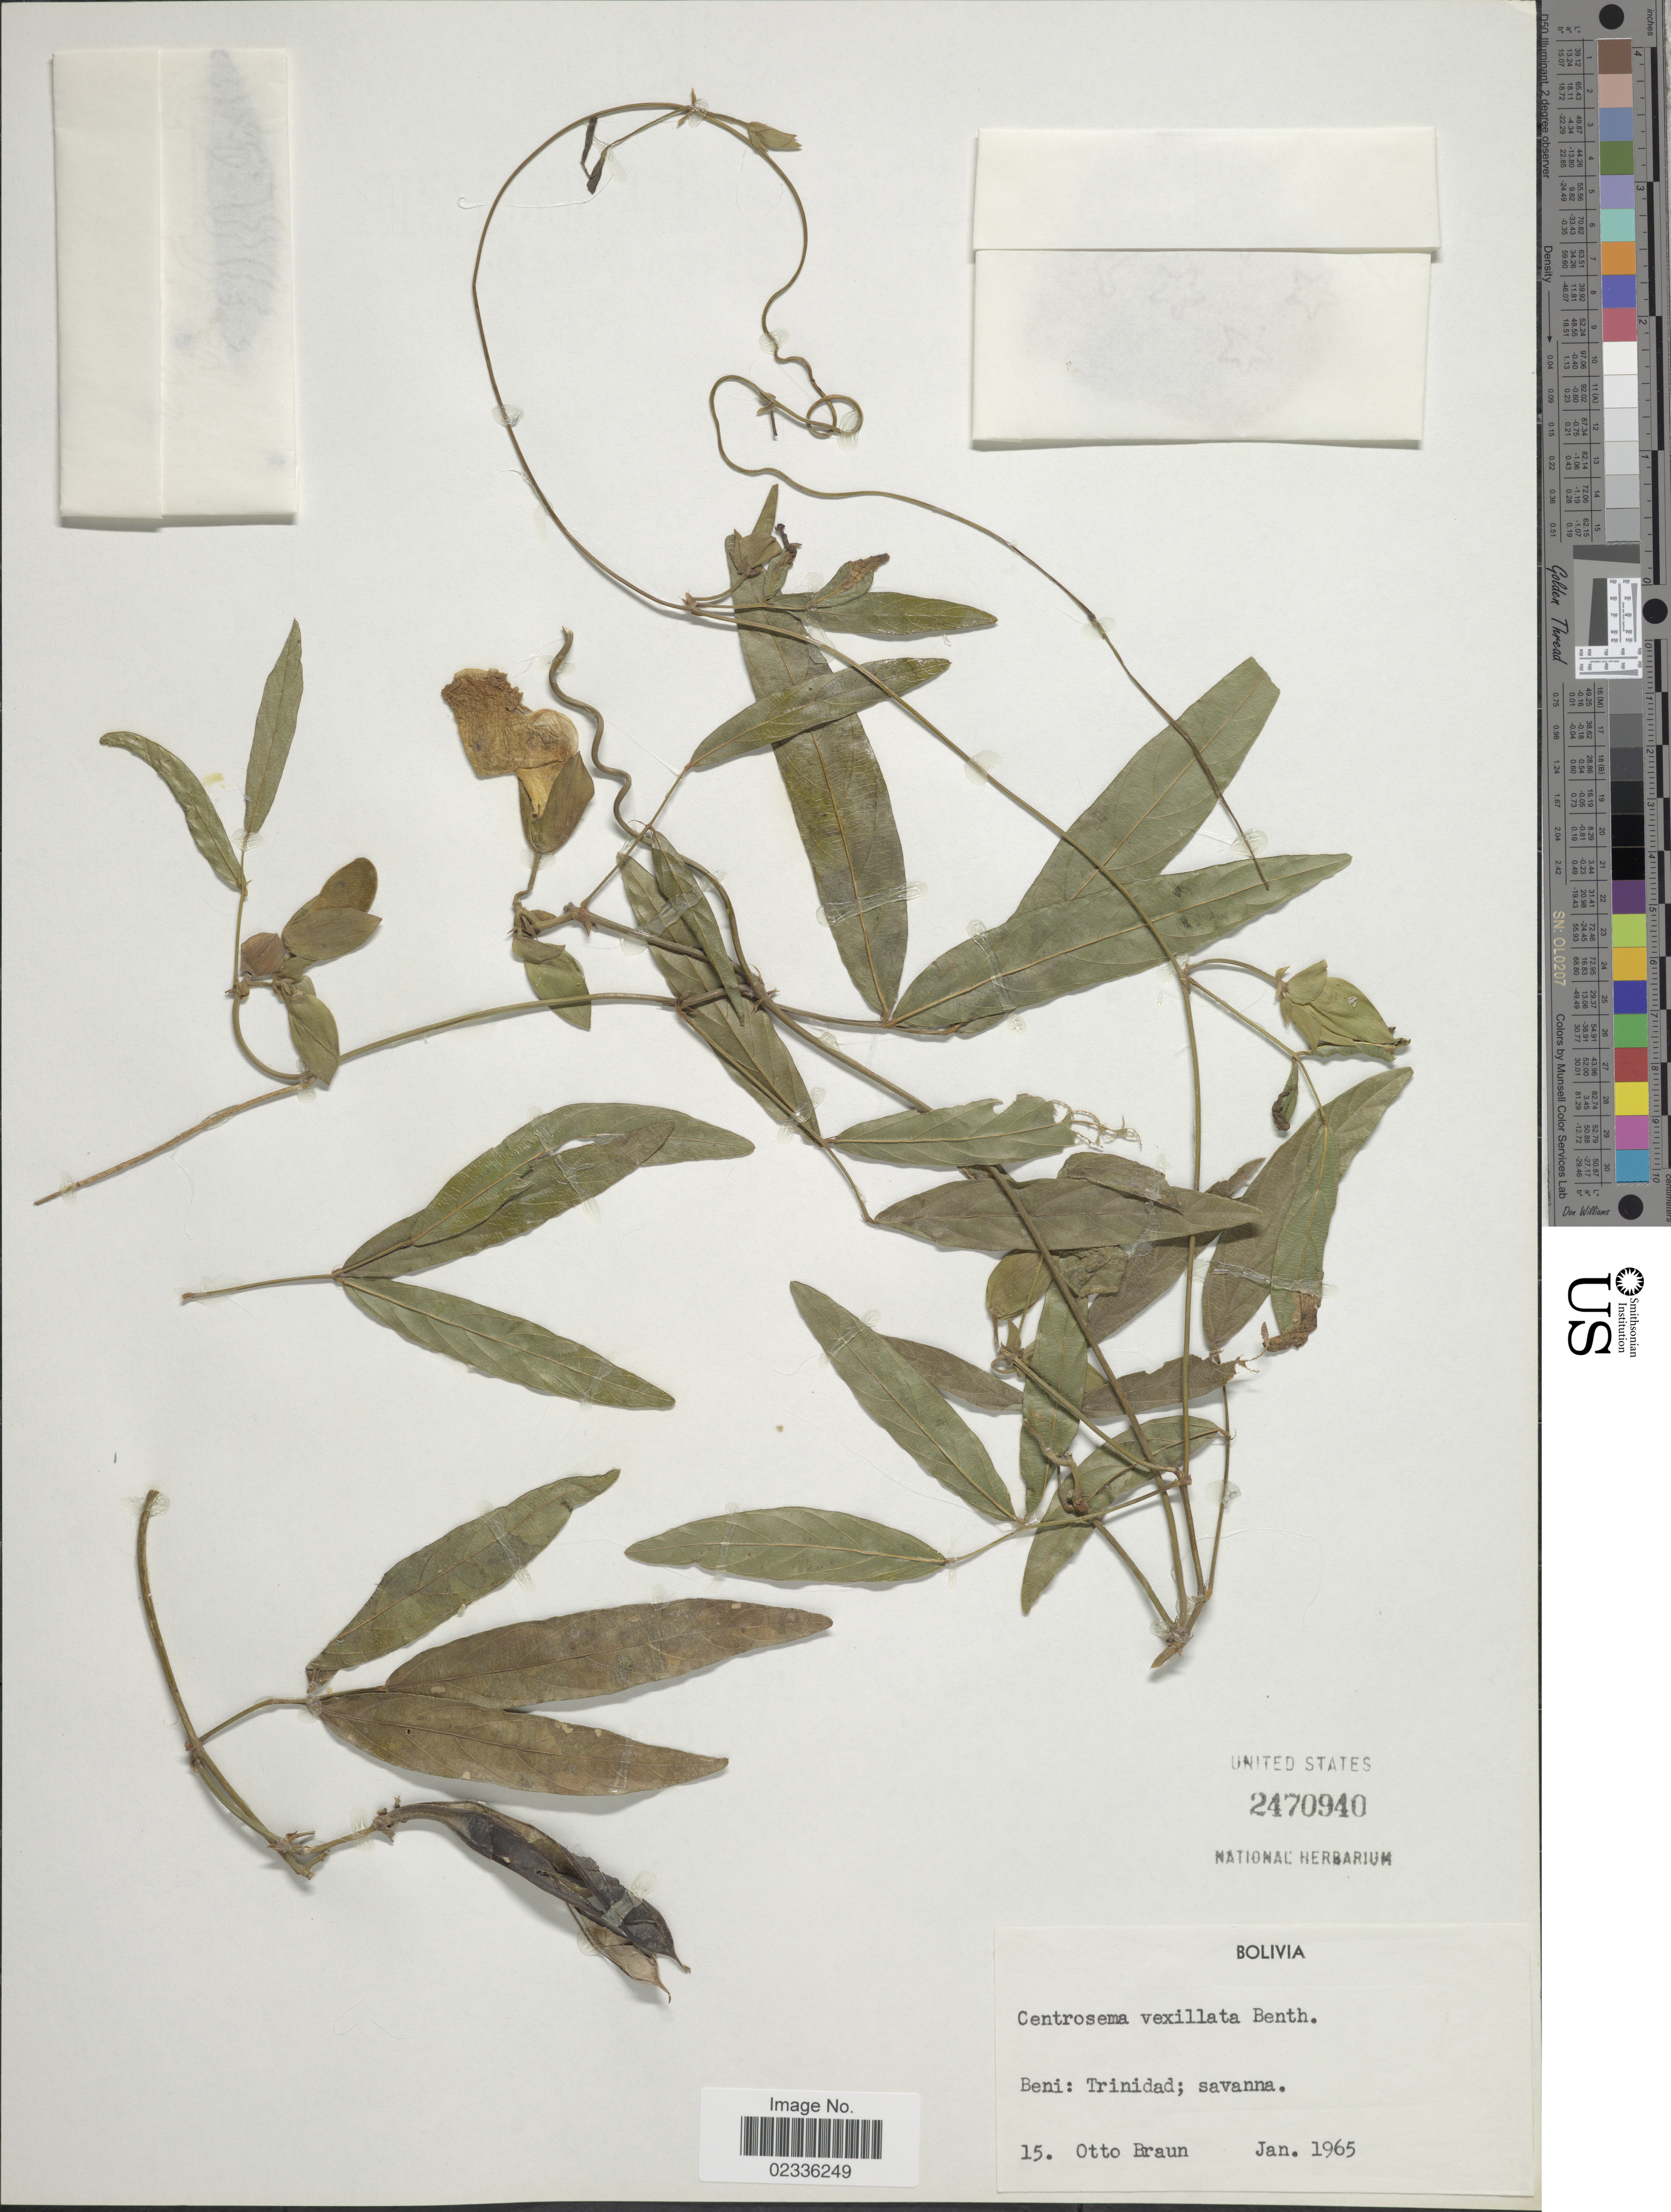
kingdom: Plantae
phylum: Tracheophyta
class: Magnoliopsida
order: Fabales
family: Fabaceae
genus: Centrosema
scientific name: Centrosema vexillatum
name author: Benth.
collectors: O. Braun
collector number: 15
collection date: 1965-01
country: Bolivia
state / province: Beni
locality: Beni: Trinidad. Bolivia.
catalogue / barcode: US 2470940